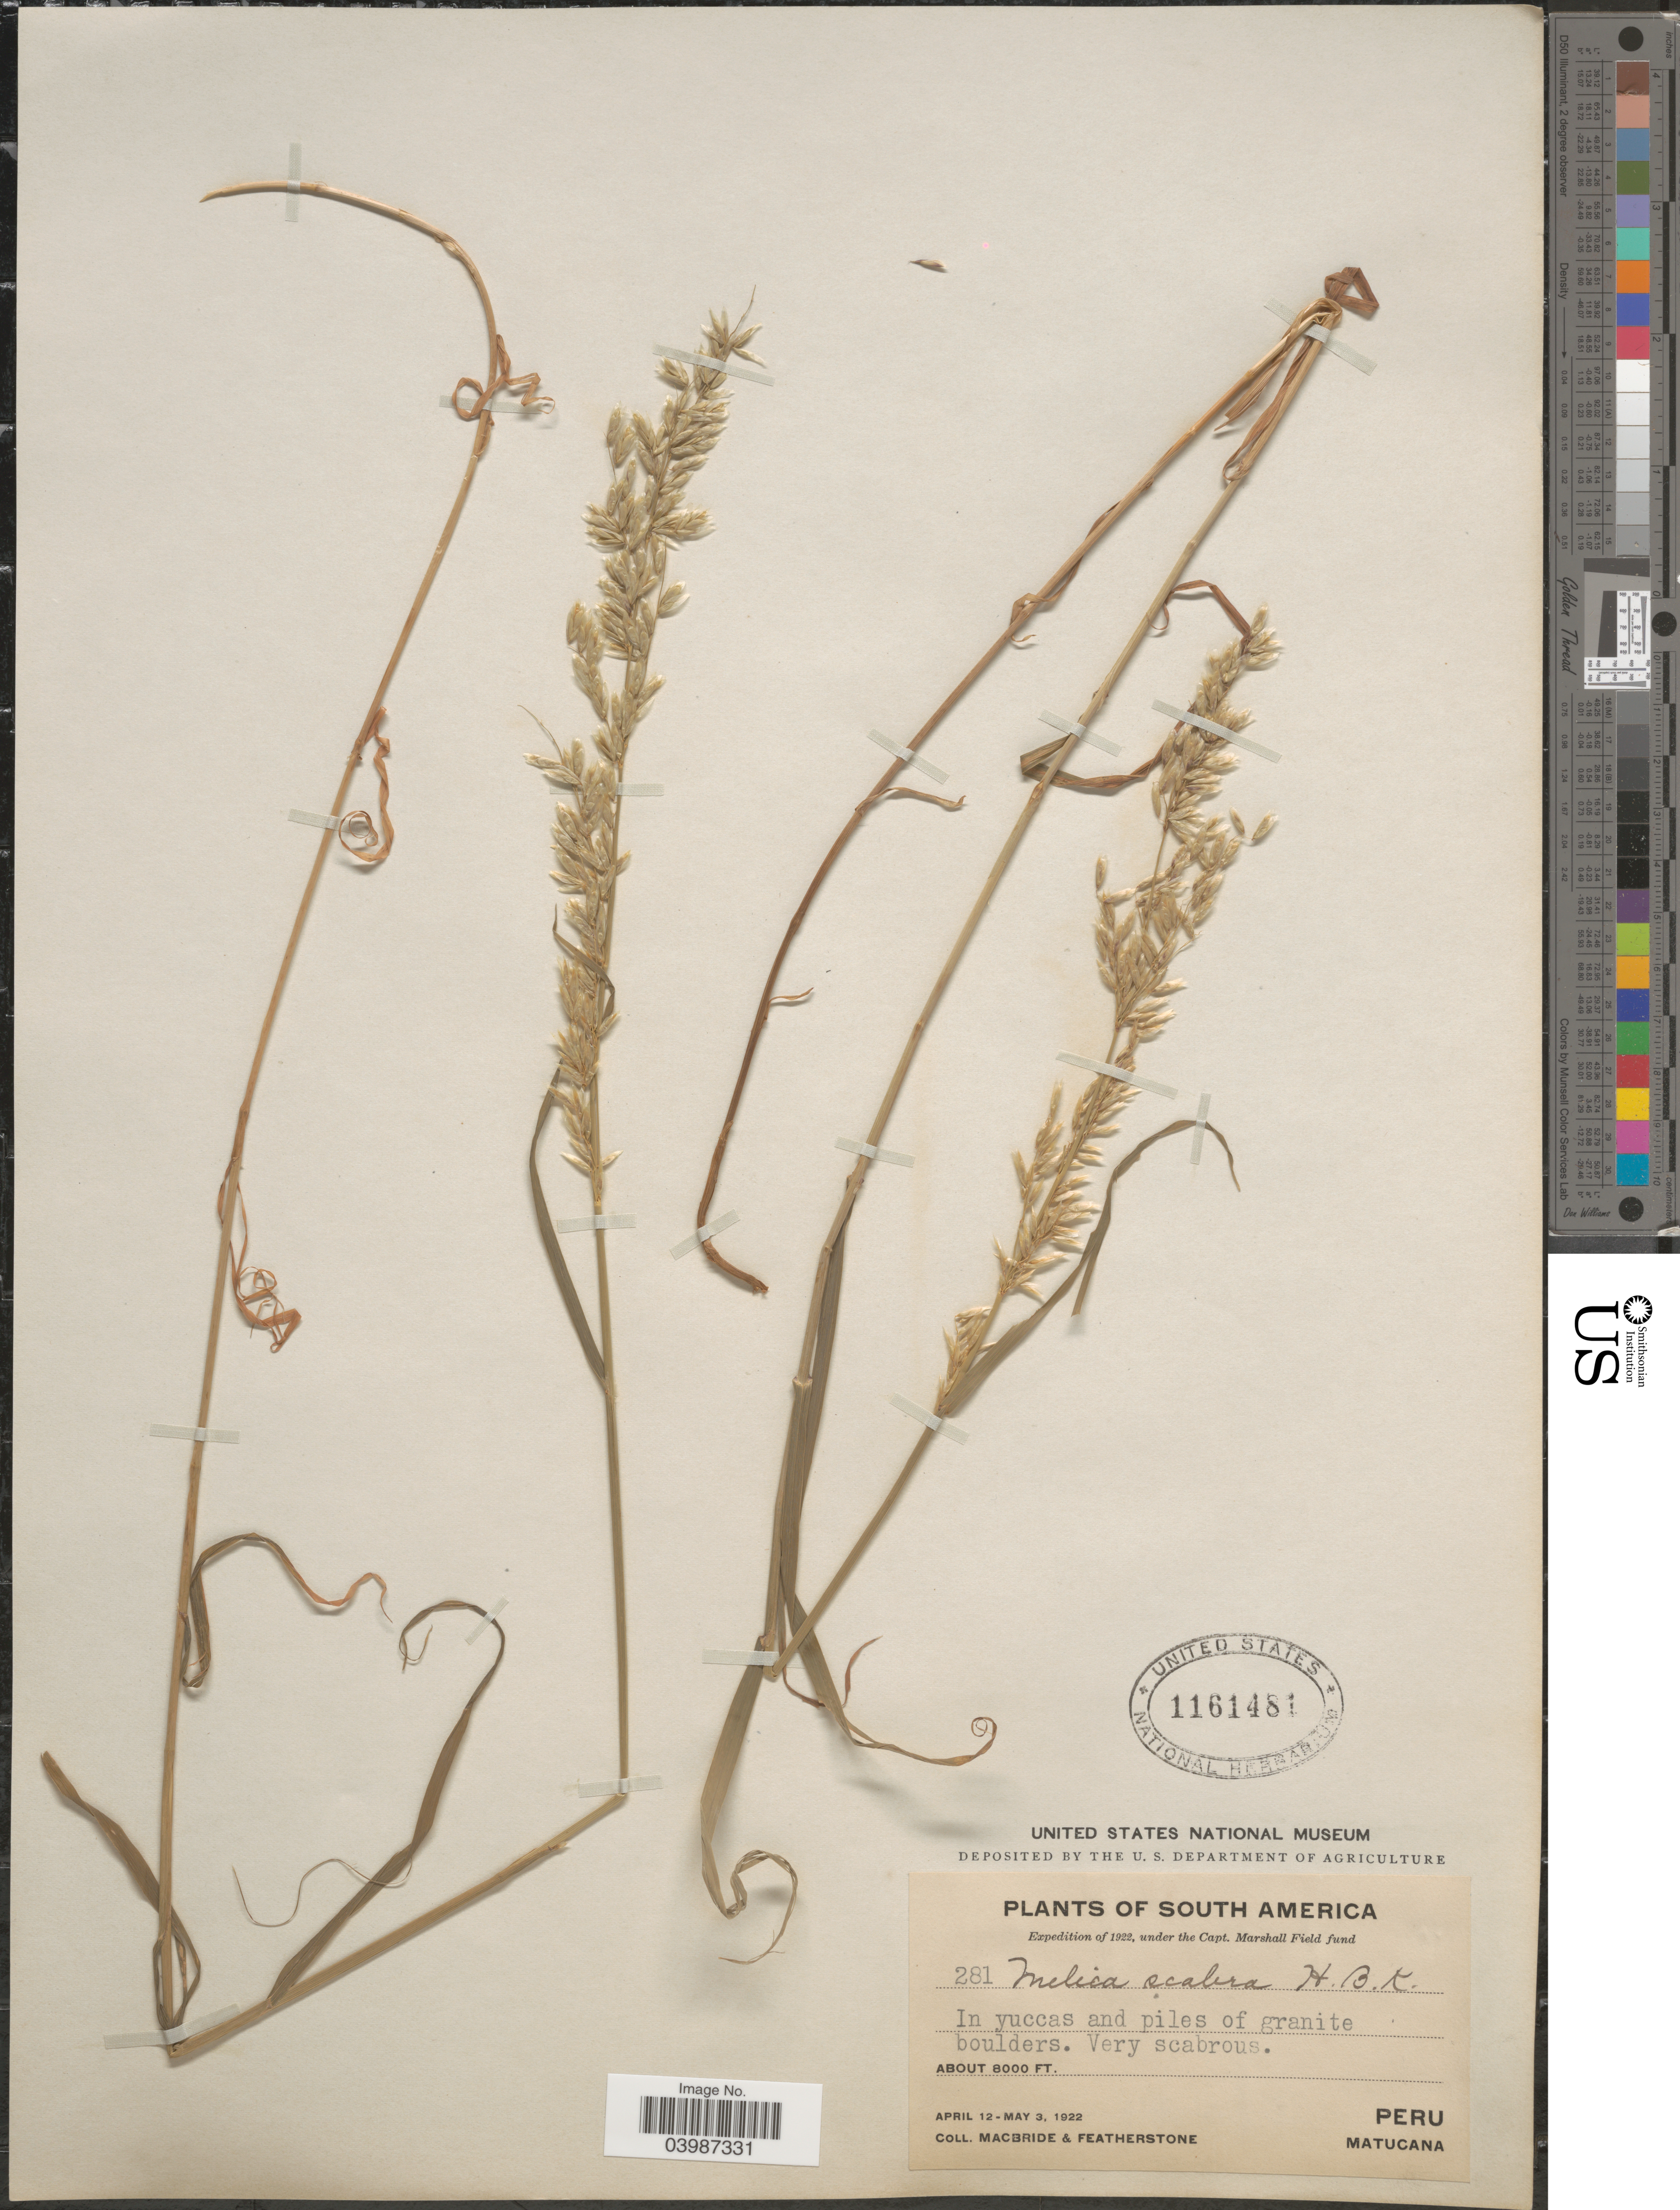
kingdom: Plantae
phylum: Tracheophyta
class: Liliopsida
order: Poales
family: Poaceae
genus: Melica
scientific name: Melica scabra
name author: Kunth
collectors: Macbride, -- & -. Featherstone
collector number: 281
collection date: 1922-04-12/1922-05-03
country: Peru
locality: In yuccas and piles of granite boulders. Matucana.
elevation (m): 2438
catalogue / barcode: US 1161481